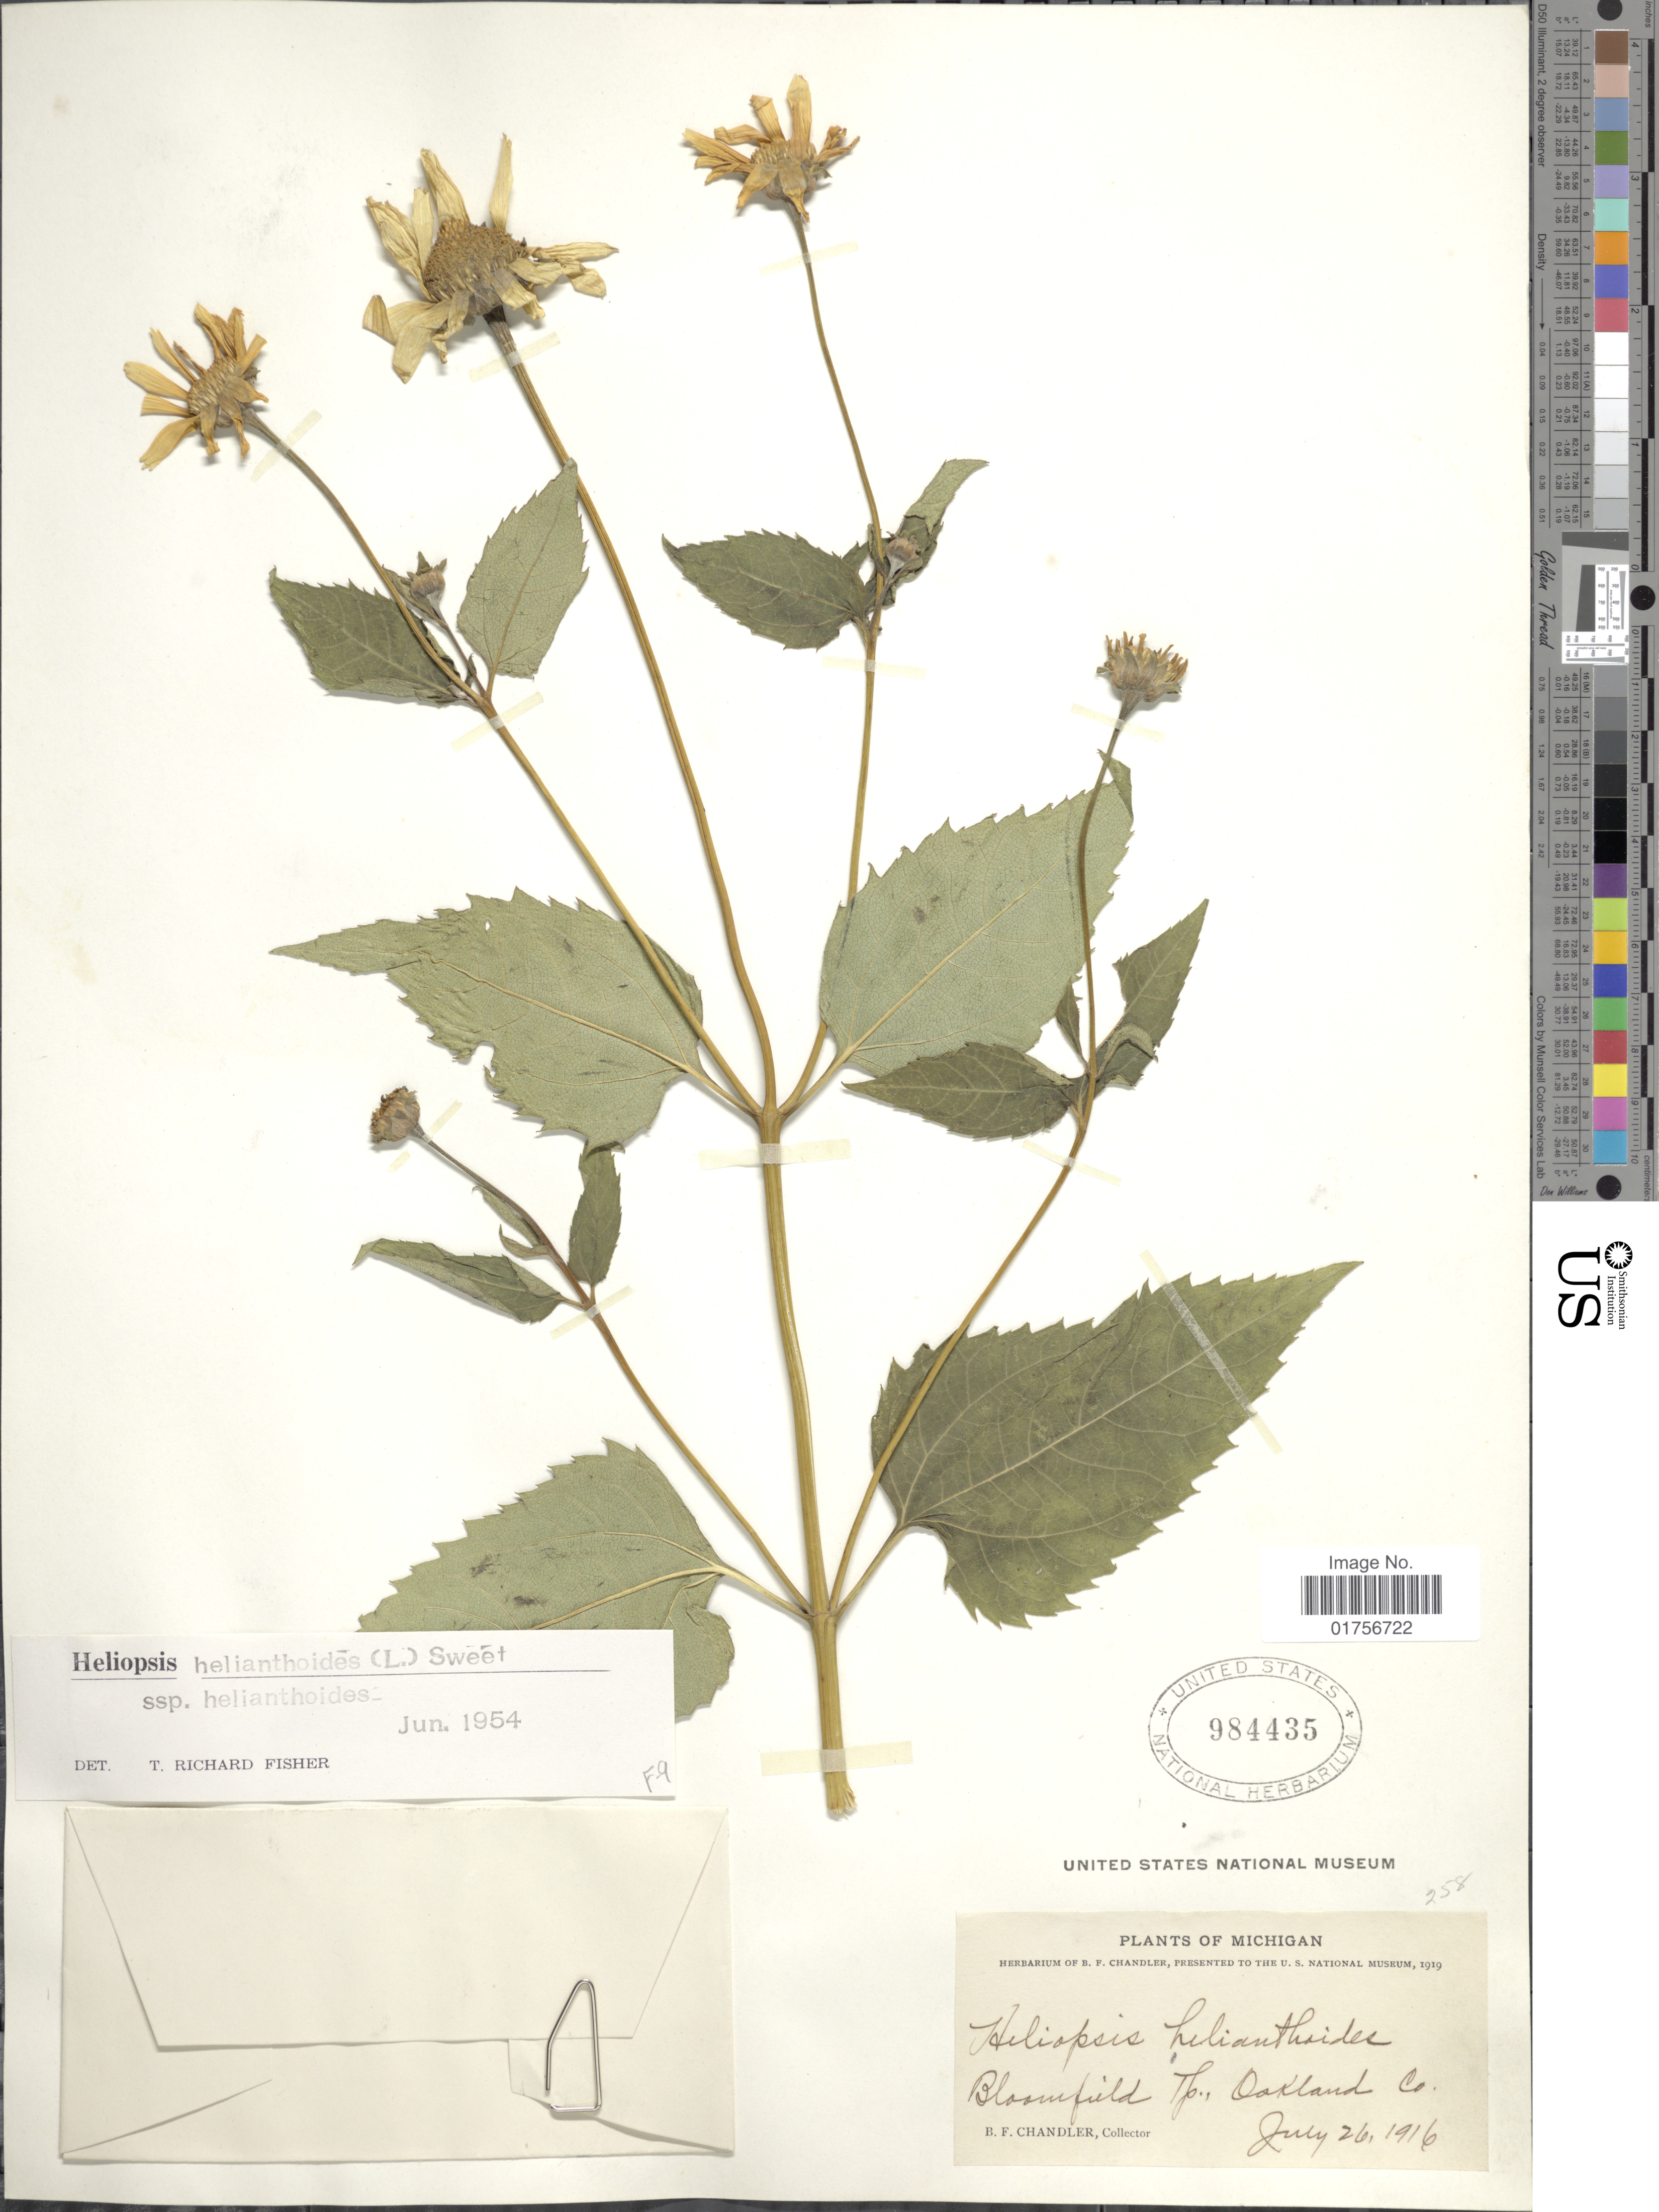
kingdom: Plantae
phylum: Tracheophyta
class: Magnoliopsida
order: Asterales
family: Asteraceae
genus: Heliopsis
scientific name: Heliopsis helianthoides subsp. helianthoides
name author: (L.) Sweet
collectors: B. F. Chandler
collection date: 1916-07-26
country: United States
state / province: Michigan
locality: Bloomfield Tp., Oakland Co.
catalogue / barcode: US 984435